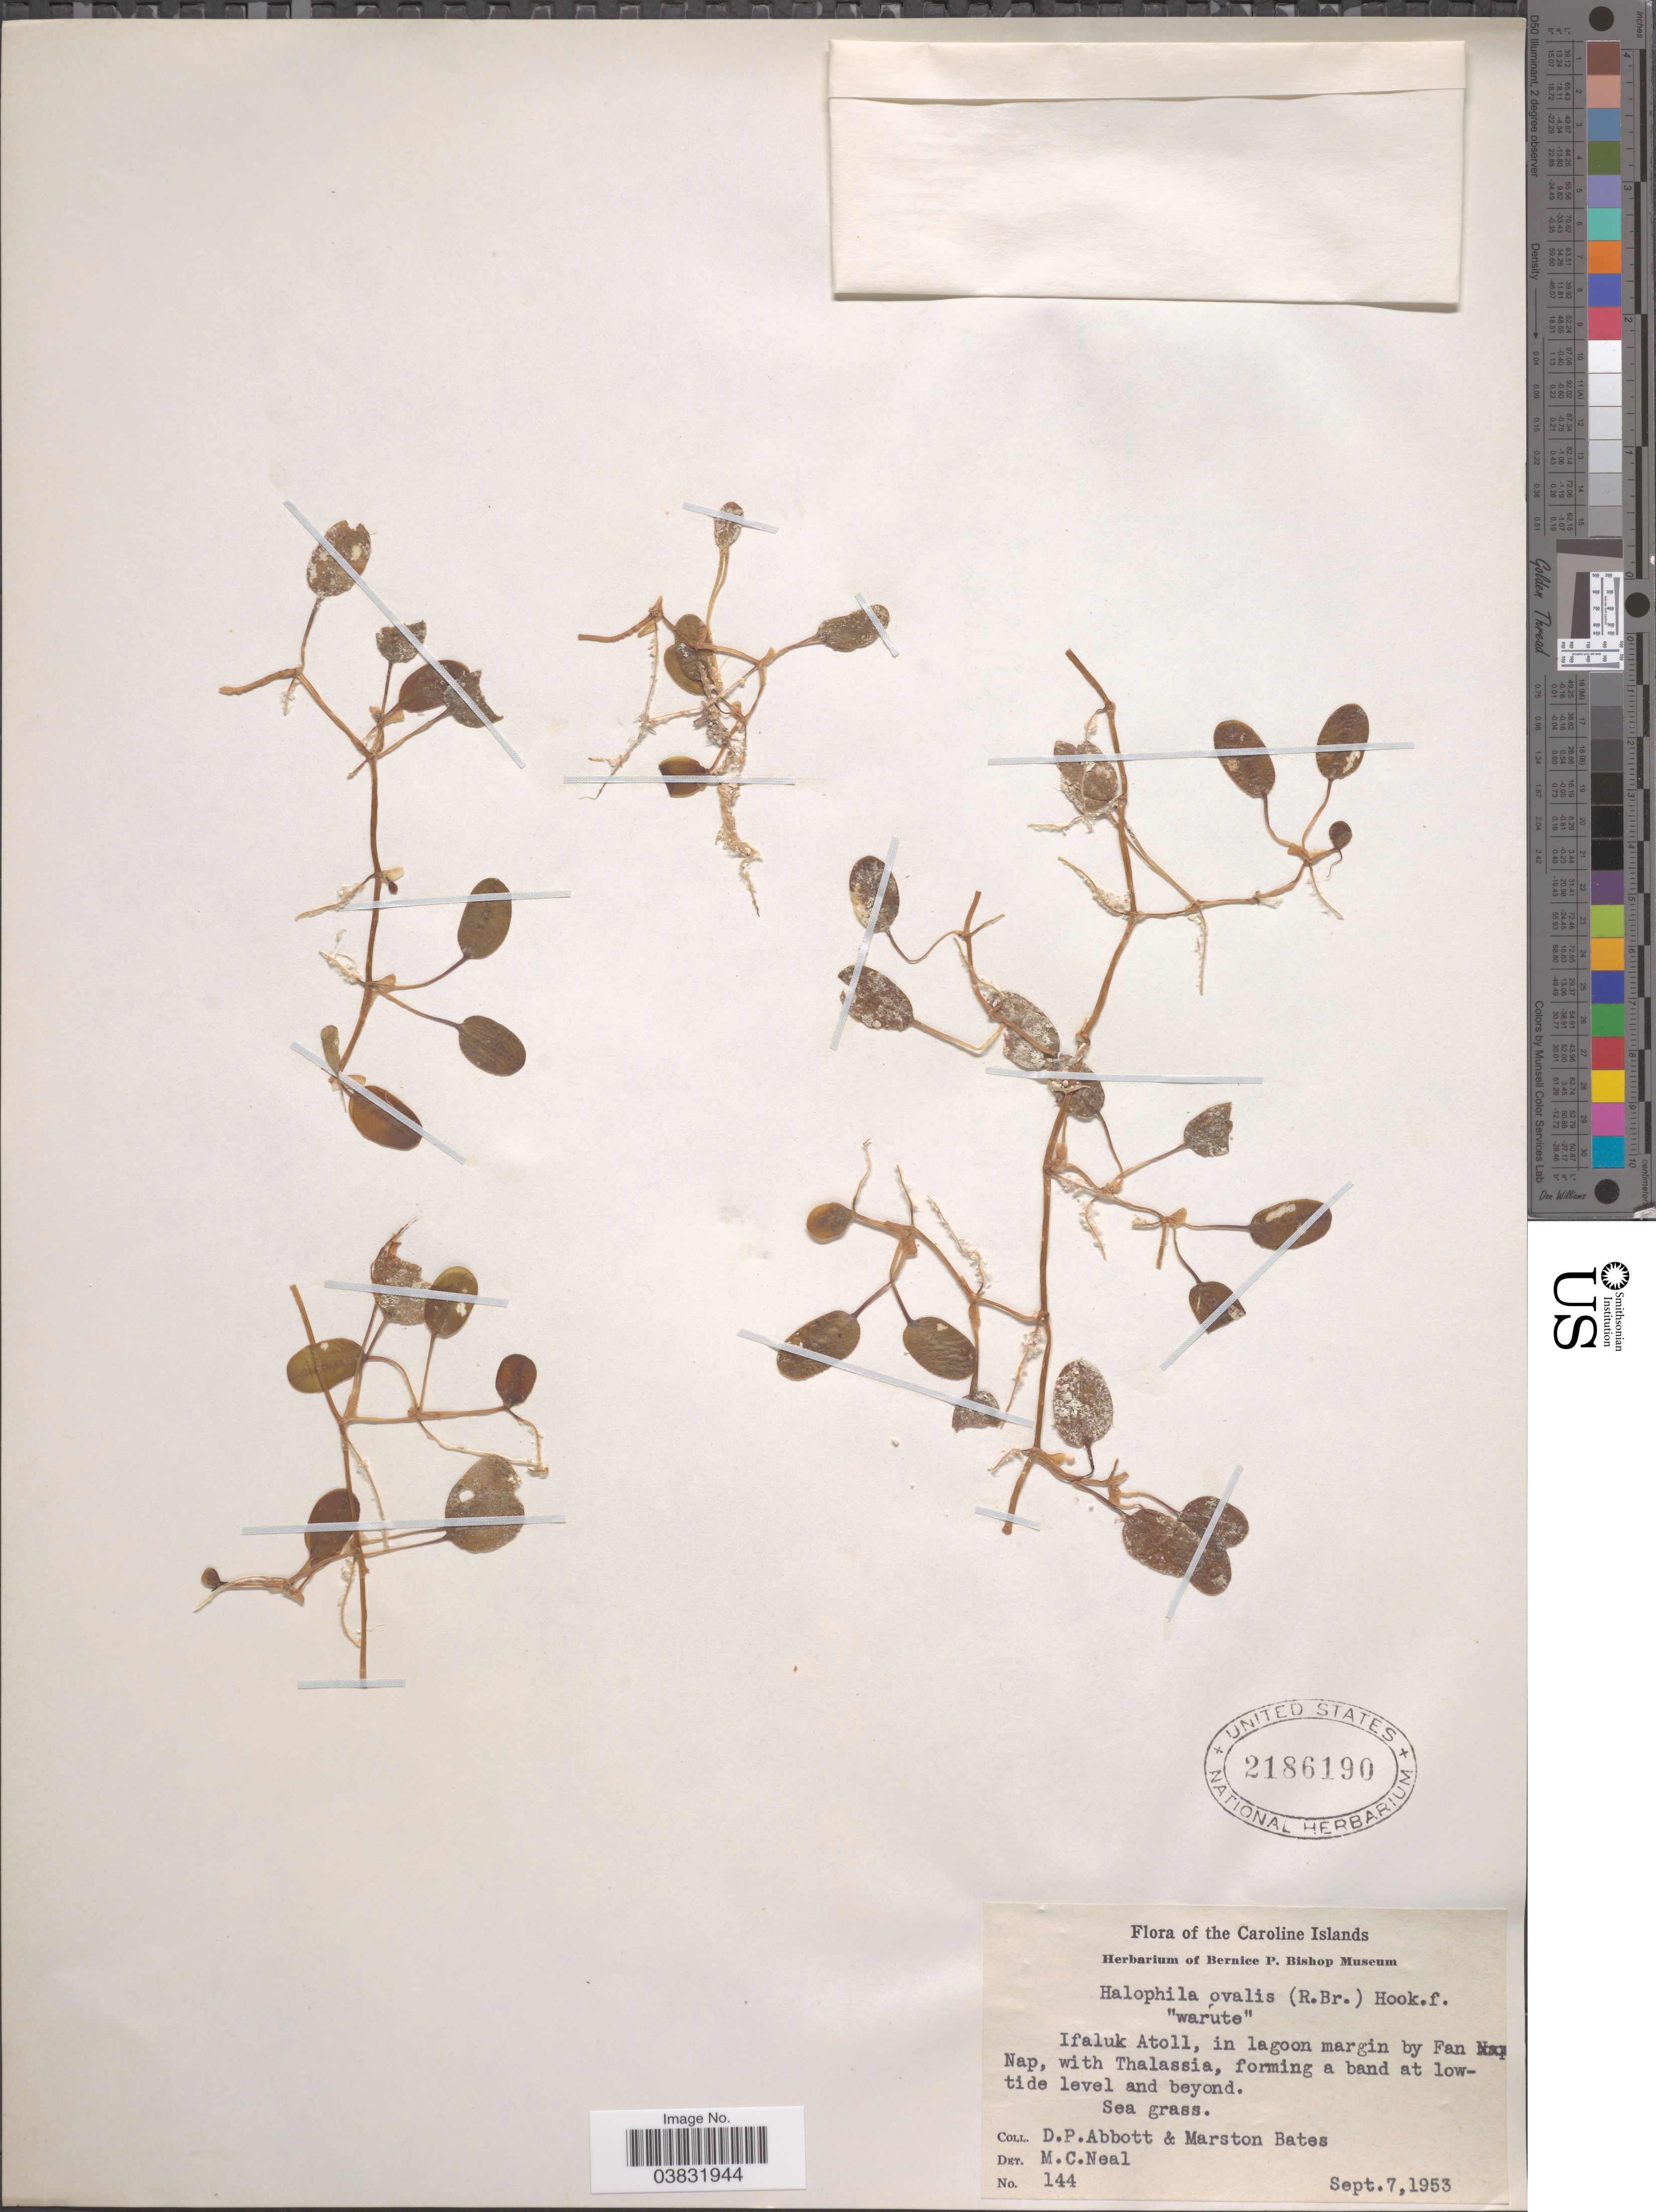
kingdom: Plantae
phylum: Tracheophyta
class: Liliopsida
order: Alismatales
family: Hydrocharitaceae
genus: Halophila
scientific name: Halophila ovalis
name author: (R. Br.) Hook. f.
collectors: D. P. Abbott & M. Bates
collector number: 144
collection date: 1953-09-07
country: Micronesia, Federated States of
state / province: Yap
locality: Caroline Islands. Ifaluk Atoll, in lagoon margin by Fan Nap, with Thalassia, forming a band at low-tide level and beyond.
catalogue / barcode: US 2186190